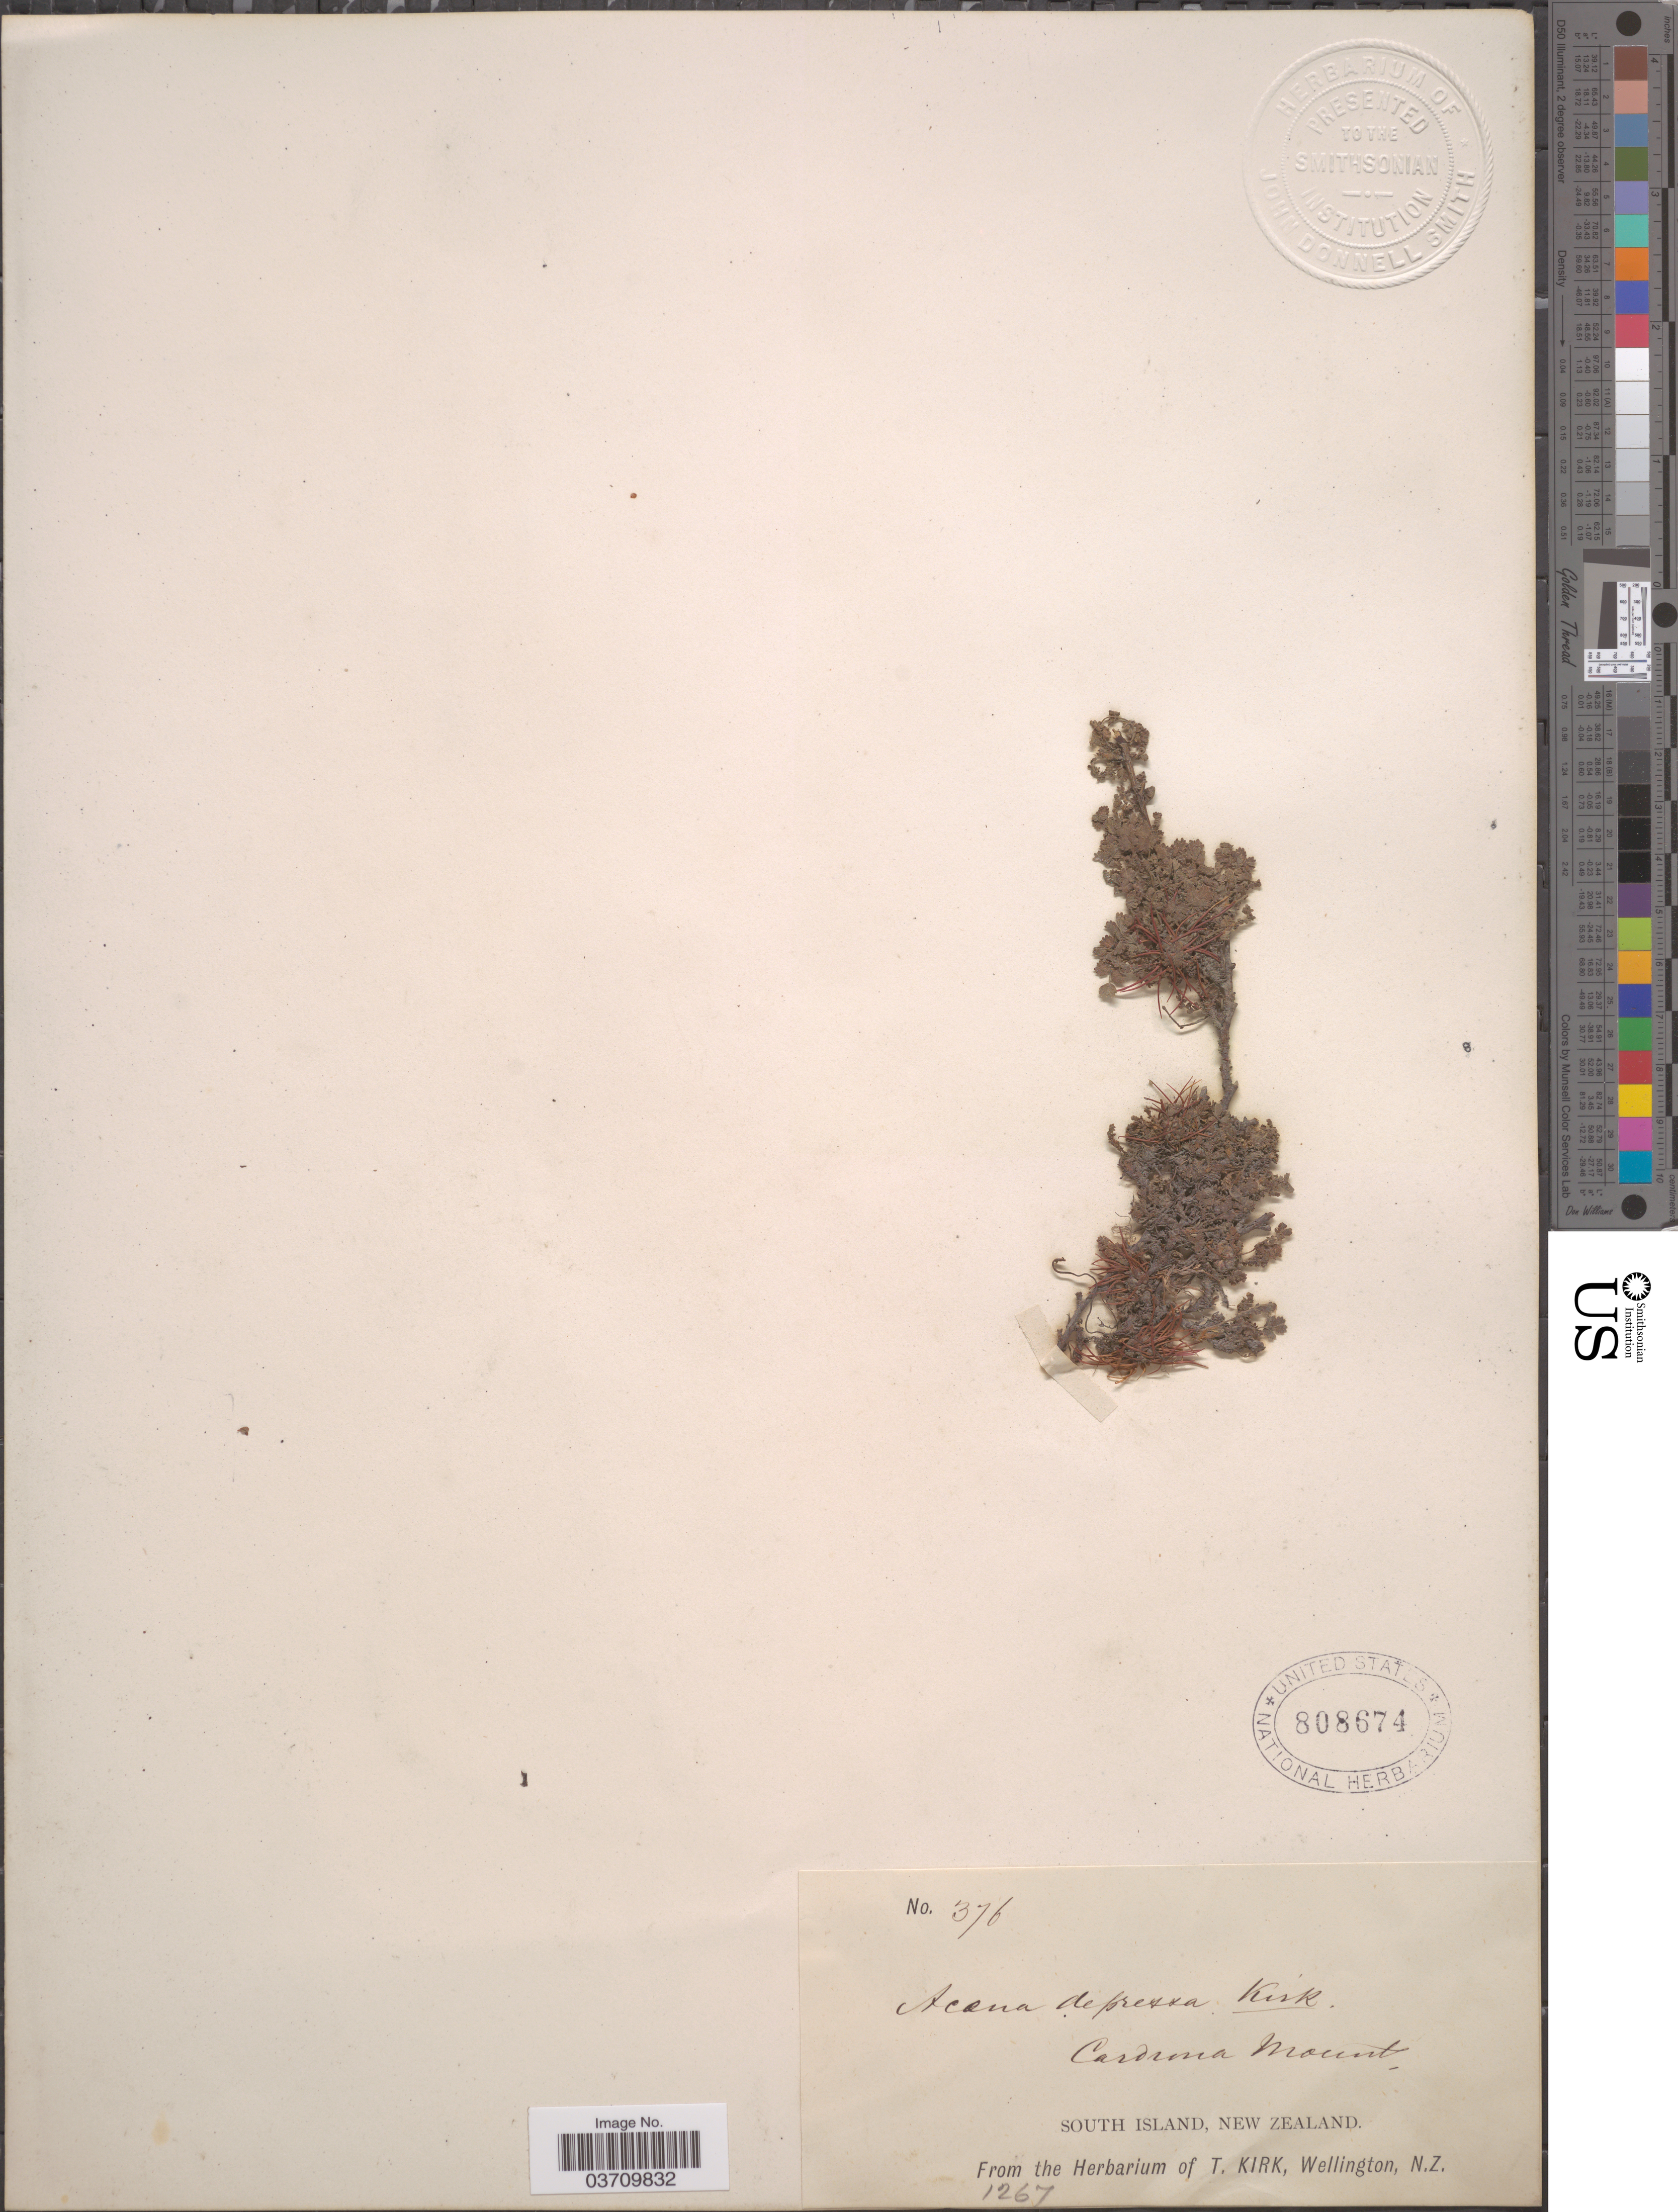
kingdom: Plantae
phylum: Tracheophyta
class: Magnoliopsida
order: Rosales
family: Rosaceae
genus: Acaena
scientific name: Acaena microphylla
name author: Hook. f.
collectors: ex herb. T. Kirk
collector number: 376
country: New Zealand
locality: Cardrona Mount, South Island.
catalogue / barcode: US 808674